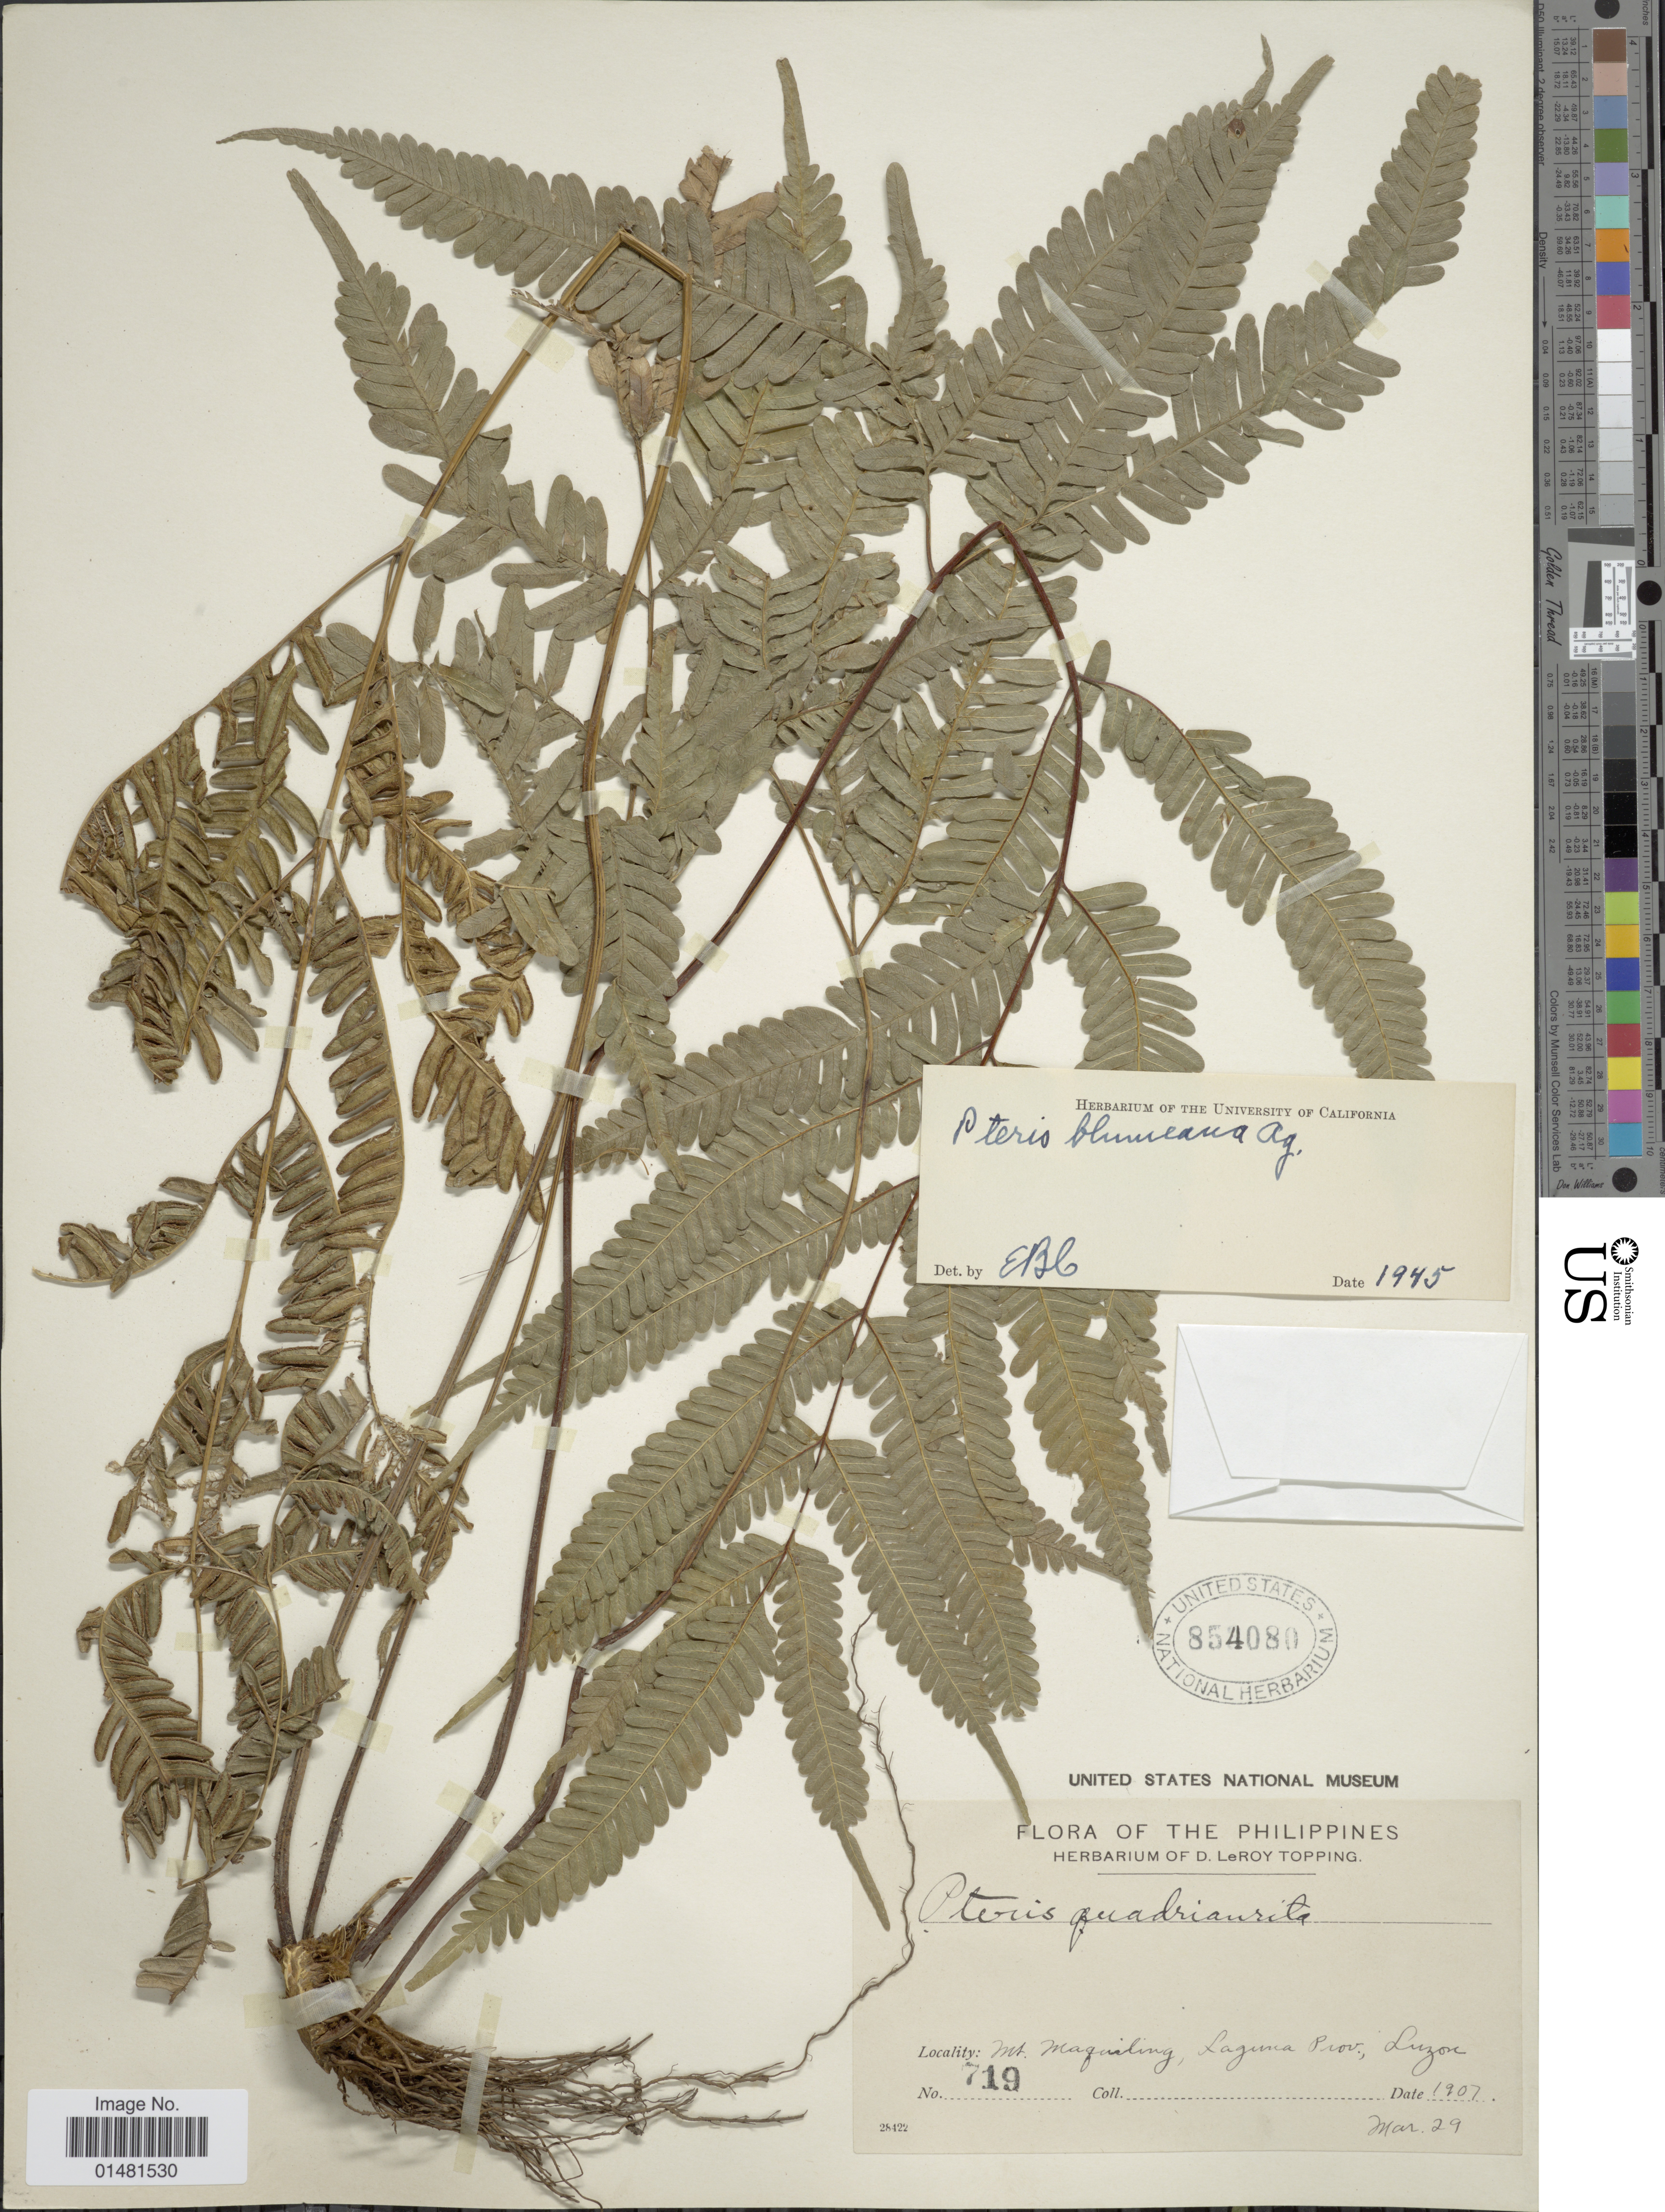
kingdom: Plantae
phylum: Tracheophyta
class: Polypodiopsida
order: Polypodiales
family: Pteridaceae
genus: Pteris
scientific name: Pteris blumeana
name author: J. Agardh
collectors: ex herb. D. LeRoy Topping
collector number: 719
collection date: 1907-03-29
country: Philippines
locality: Mt. Maguiling, Laguna Prov, Luzon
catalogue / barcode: US 854080